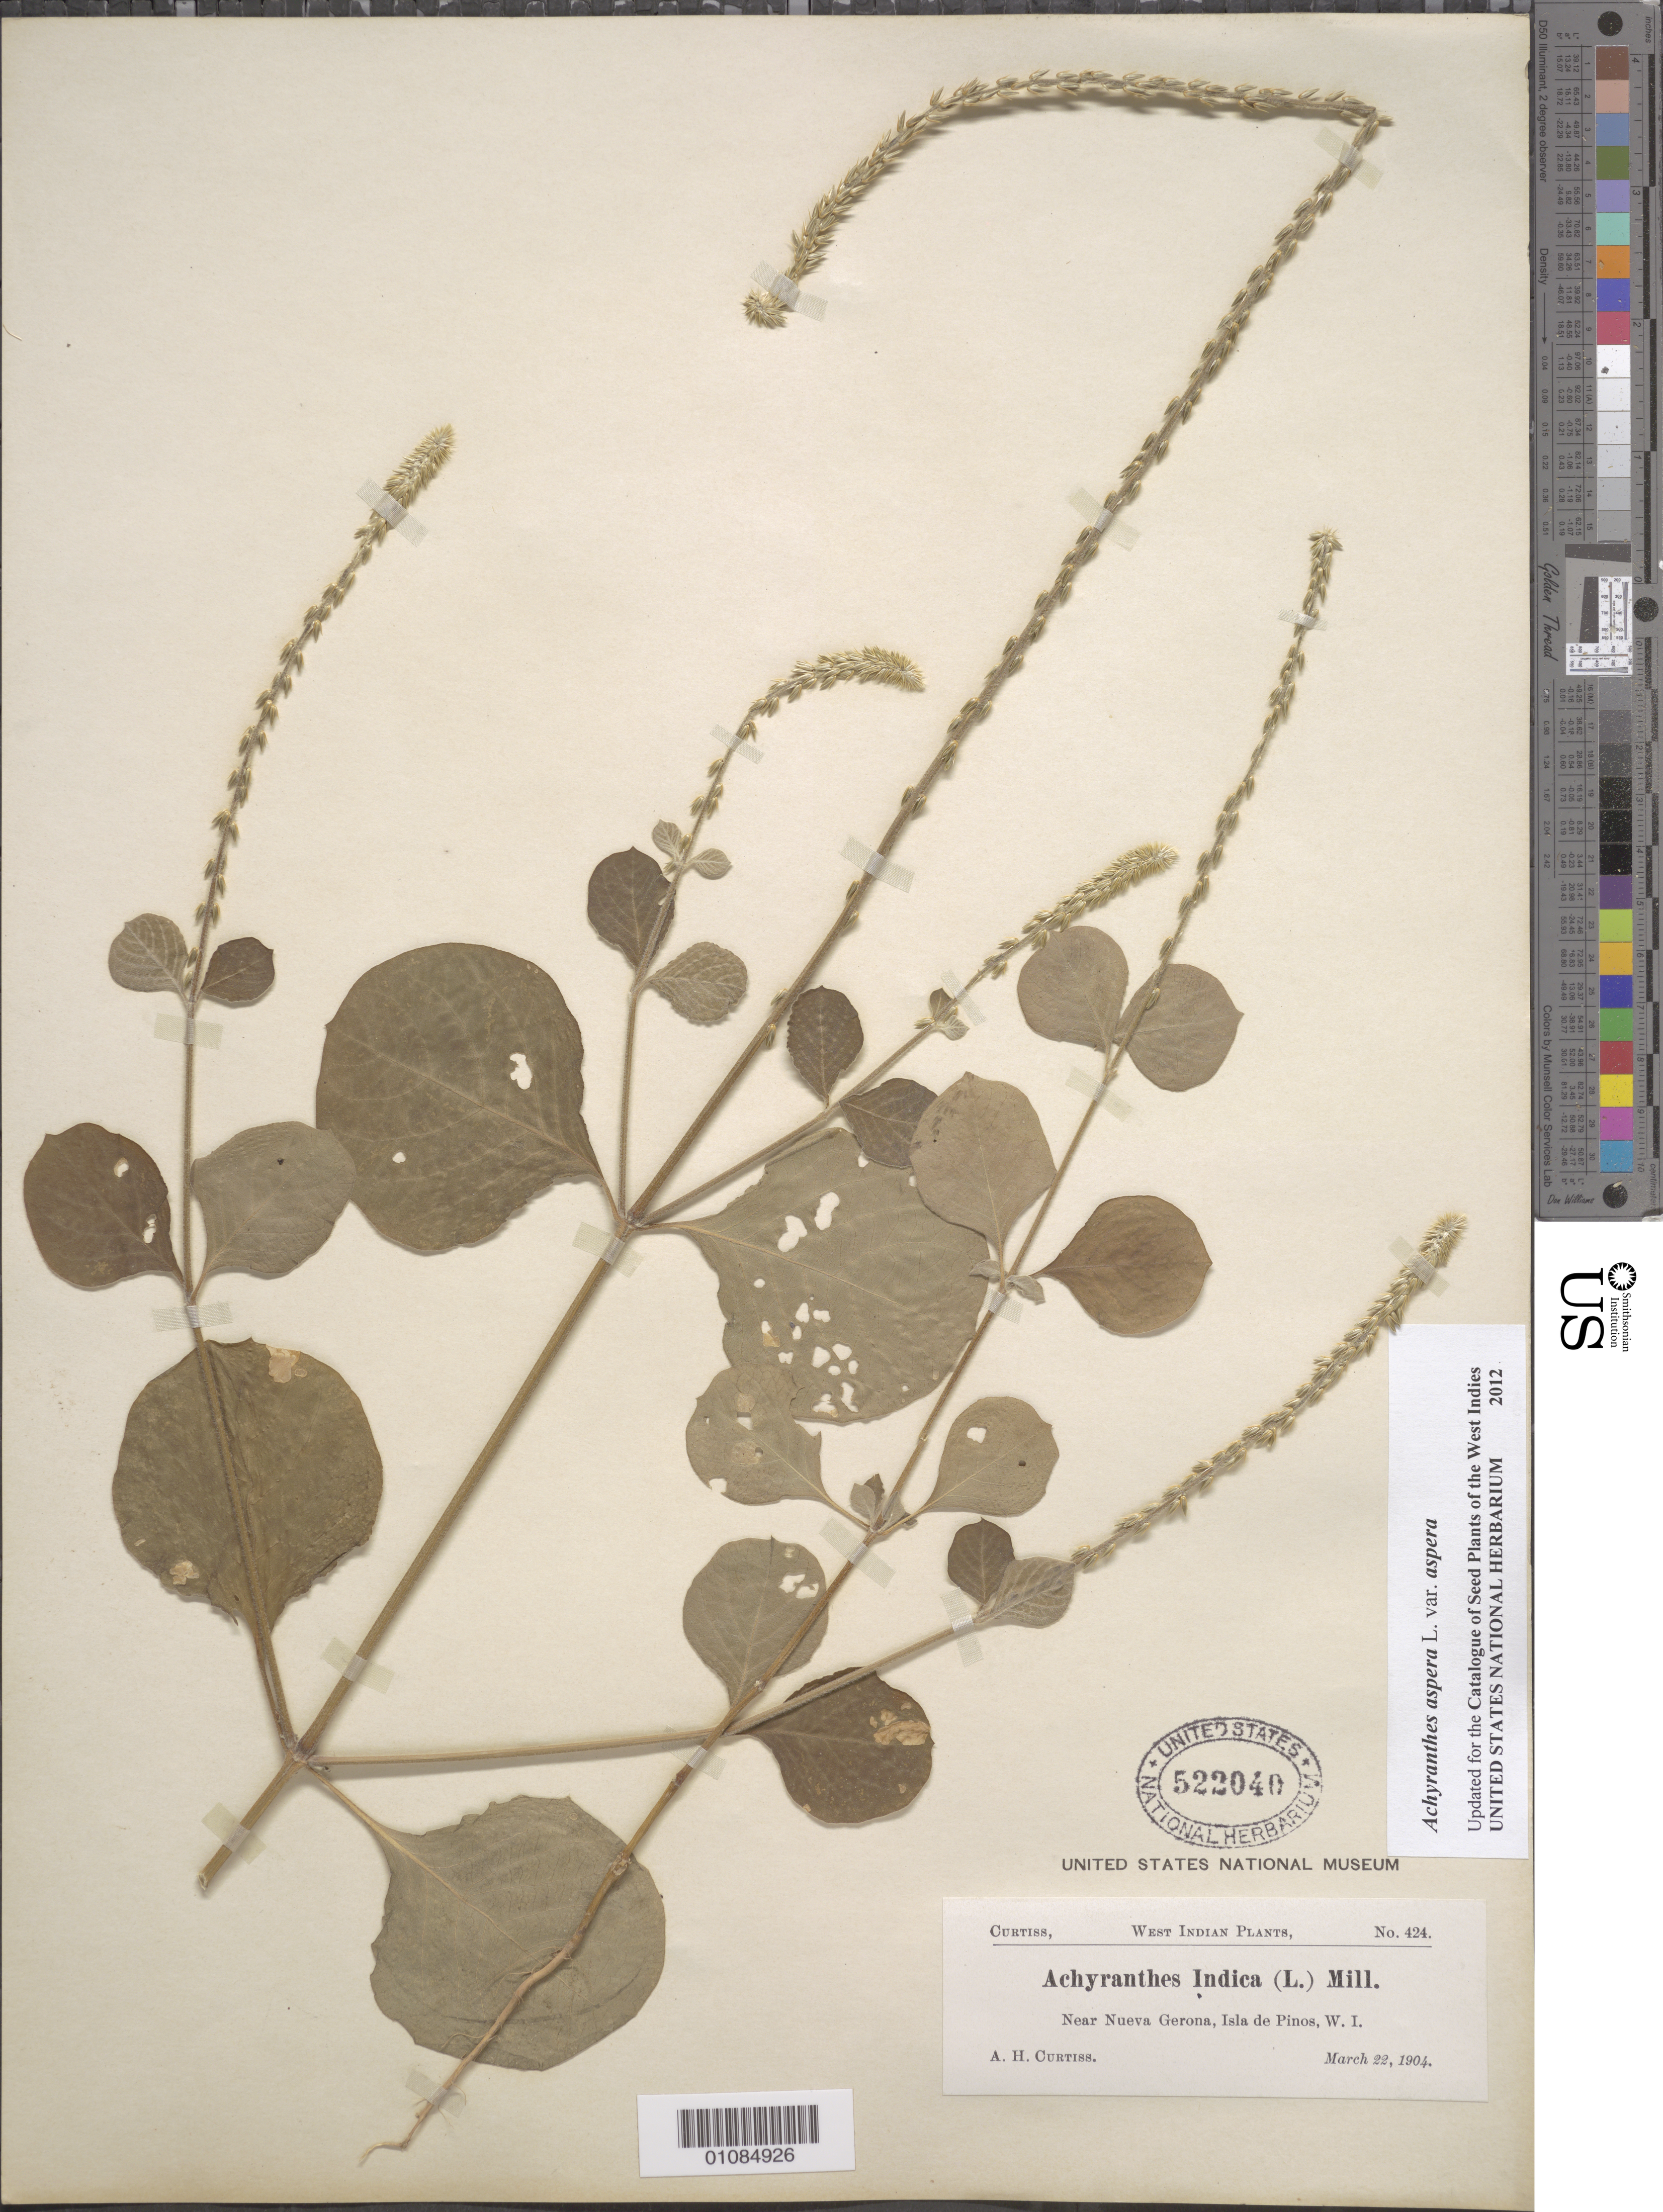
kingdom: Plantae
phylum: Tracheophyta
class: Magnoliopsida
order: Caryophyllales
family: Amaranthaceae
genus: Achyranthes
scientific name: Achyranthes aspera var. aspera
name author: L.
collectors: A. H. Curtiss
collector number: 424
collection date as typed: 22 Mar 1904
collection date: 1904-03-22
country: Cuba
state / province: Isla de La Juventud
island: Isla de la Juventud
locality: Isla de Pinos, near Nueva Gerona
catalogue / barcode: US 522040